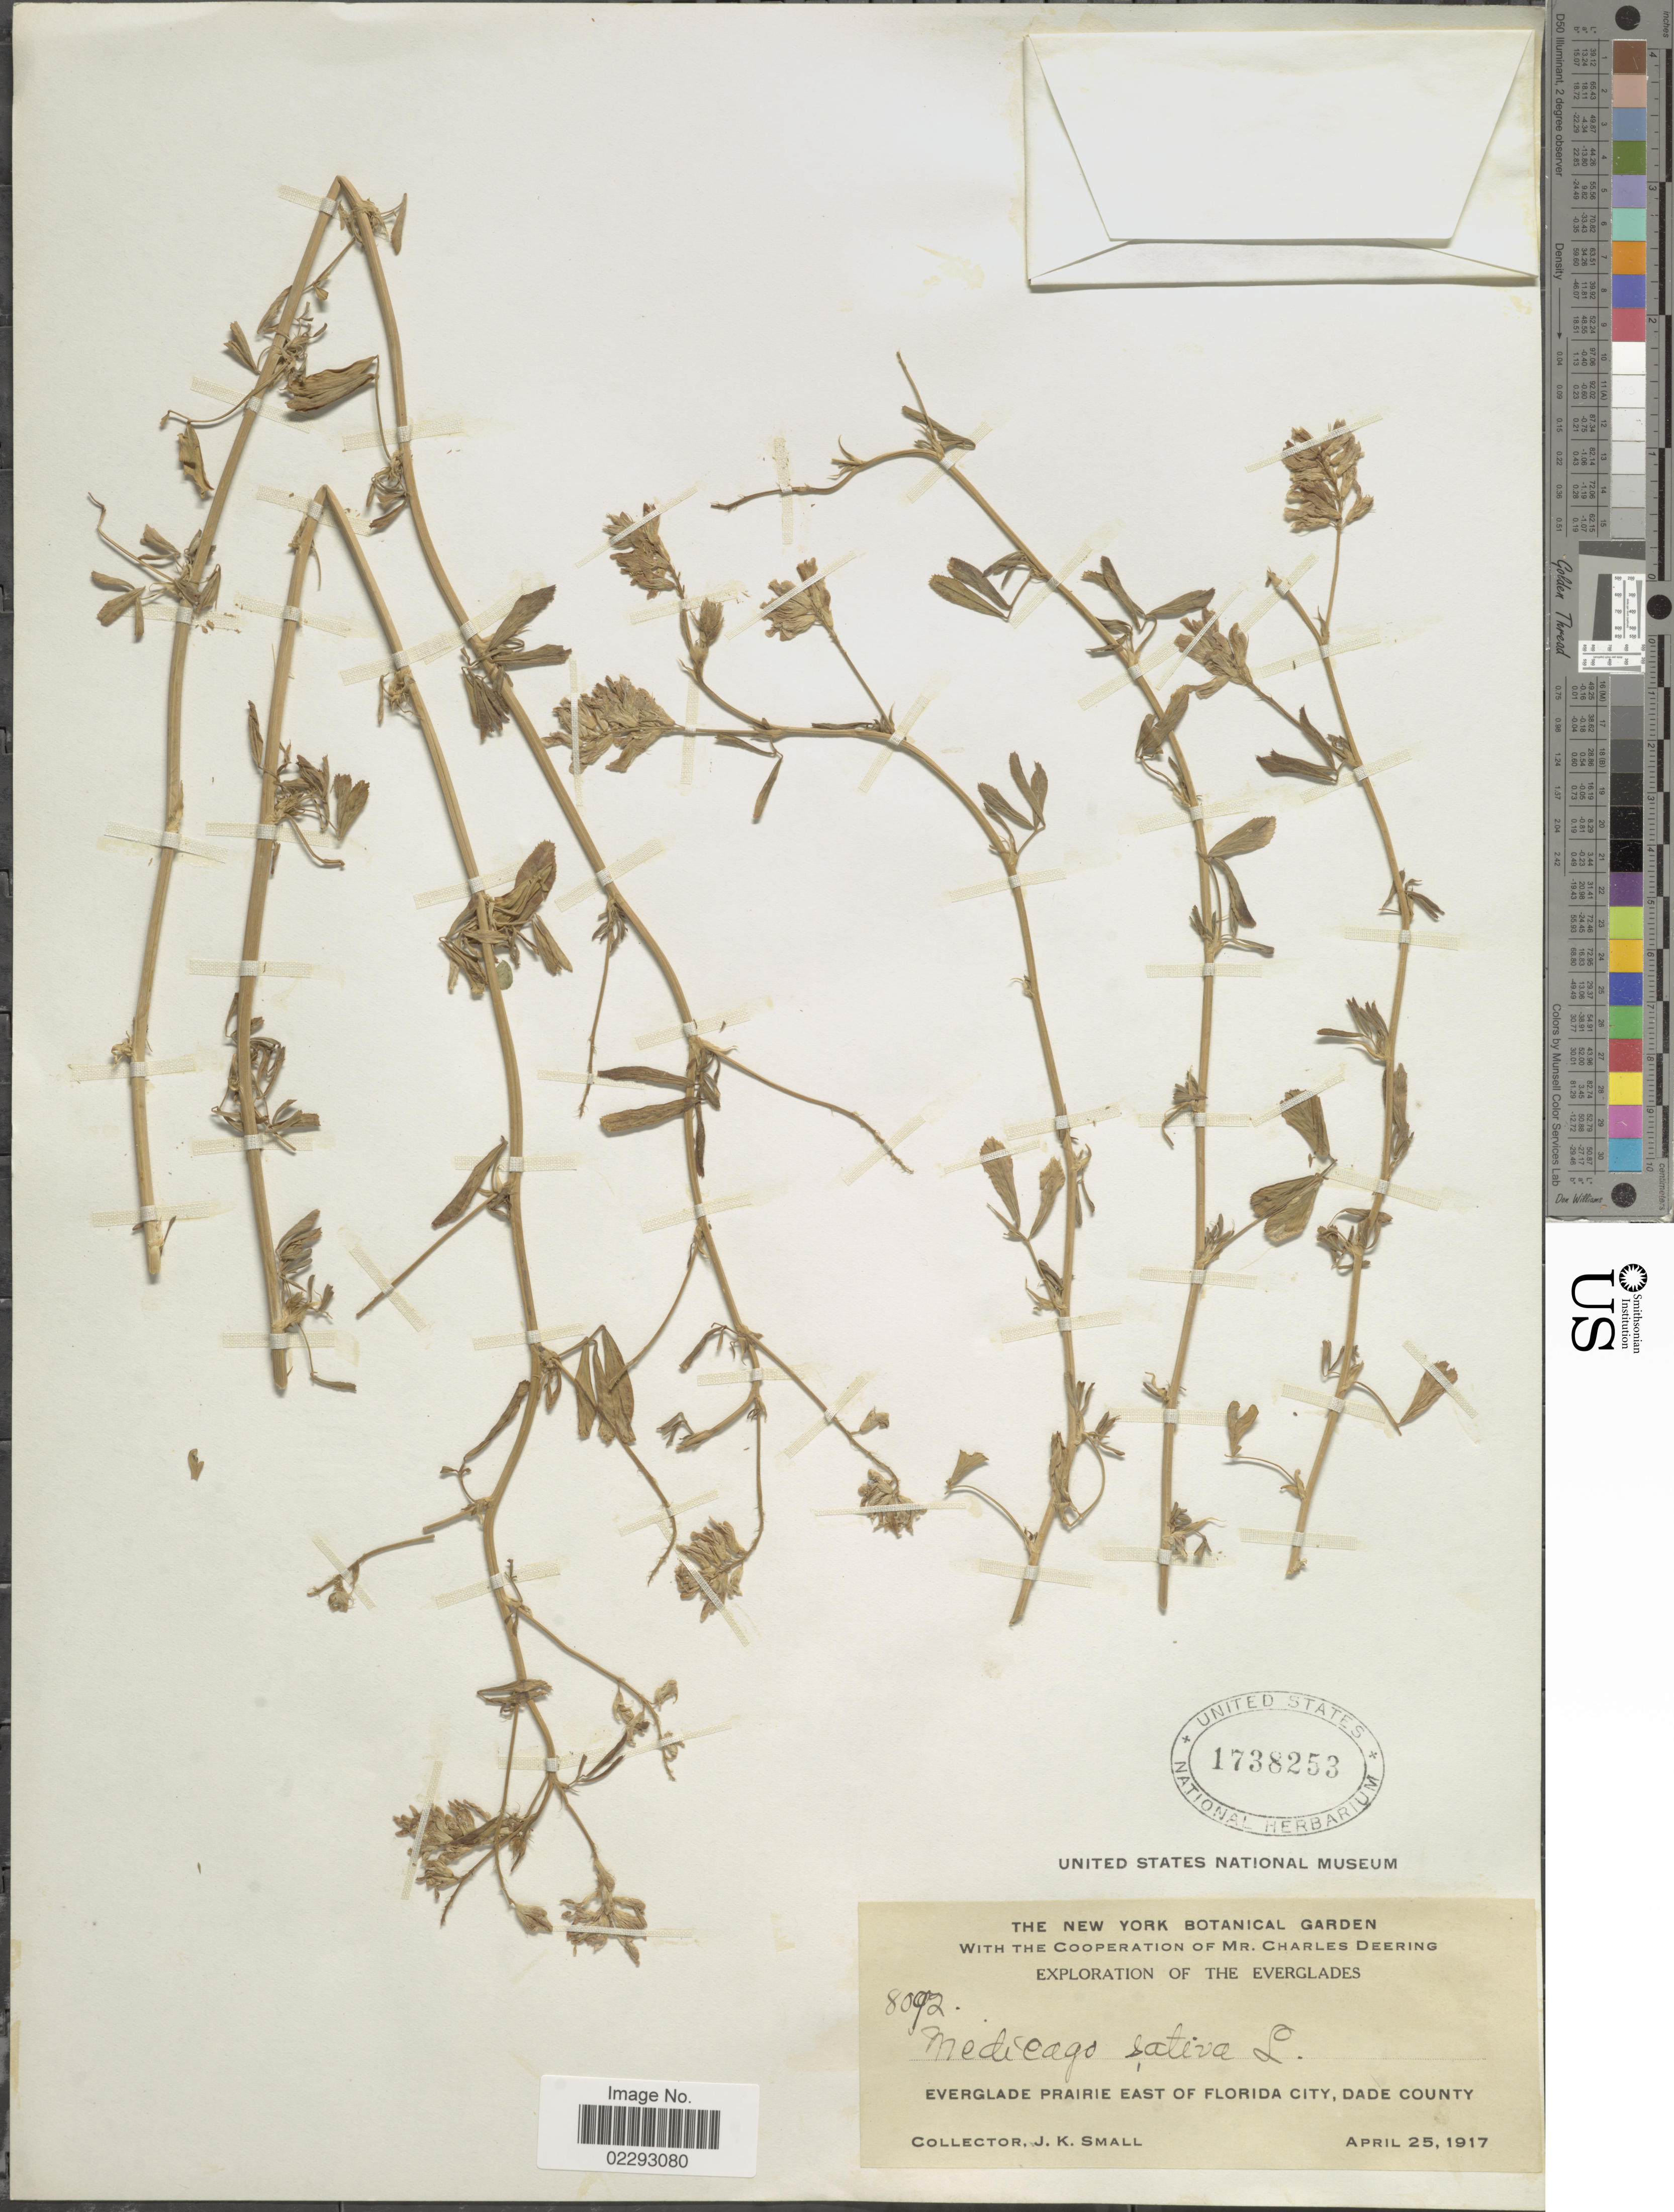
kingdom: Plantae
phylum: Tracheophyta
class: Magnoliopsida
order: Fabales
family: Fabaceae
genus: Medicago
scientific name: Medicago sativa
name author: L.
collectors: J. K. Small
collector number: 8092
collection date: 1917-04-25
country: United States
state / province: Florida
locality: Everglades Prairie east of Florida City, Dade County.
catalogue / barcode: US 1738253